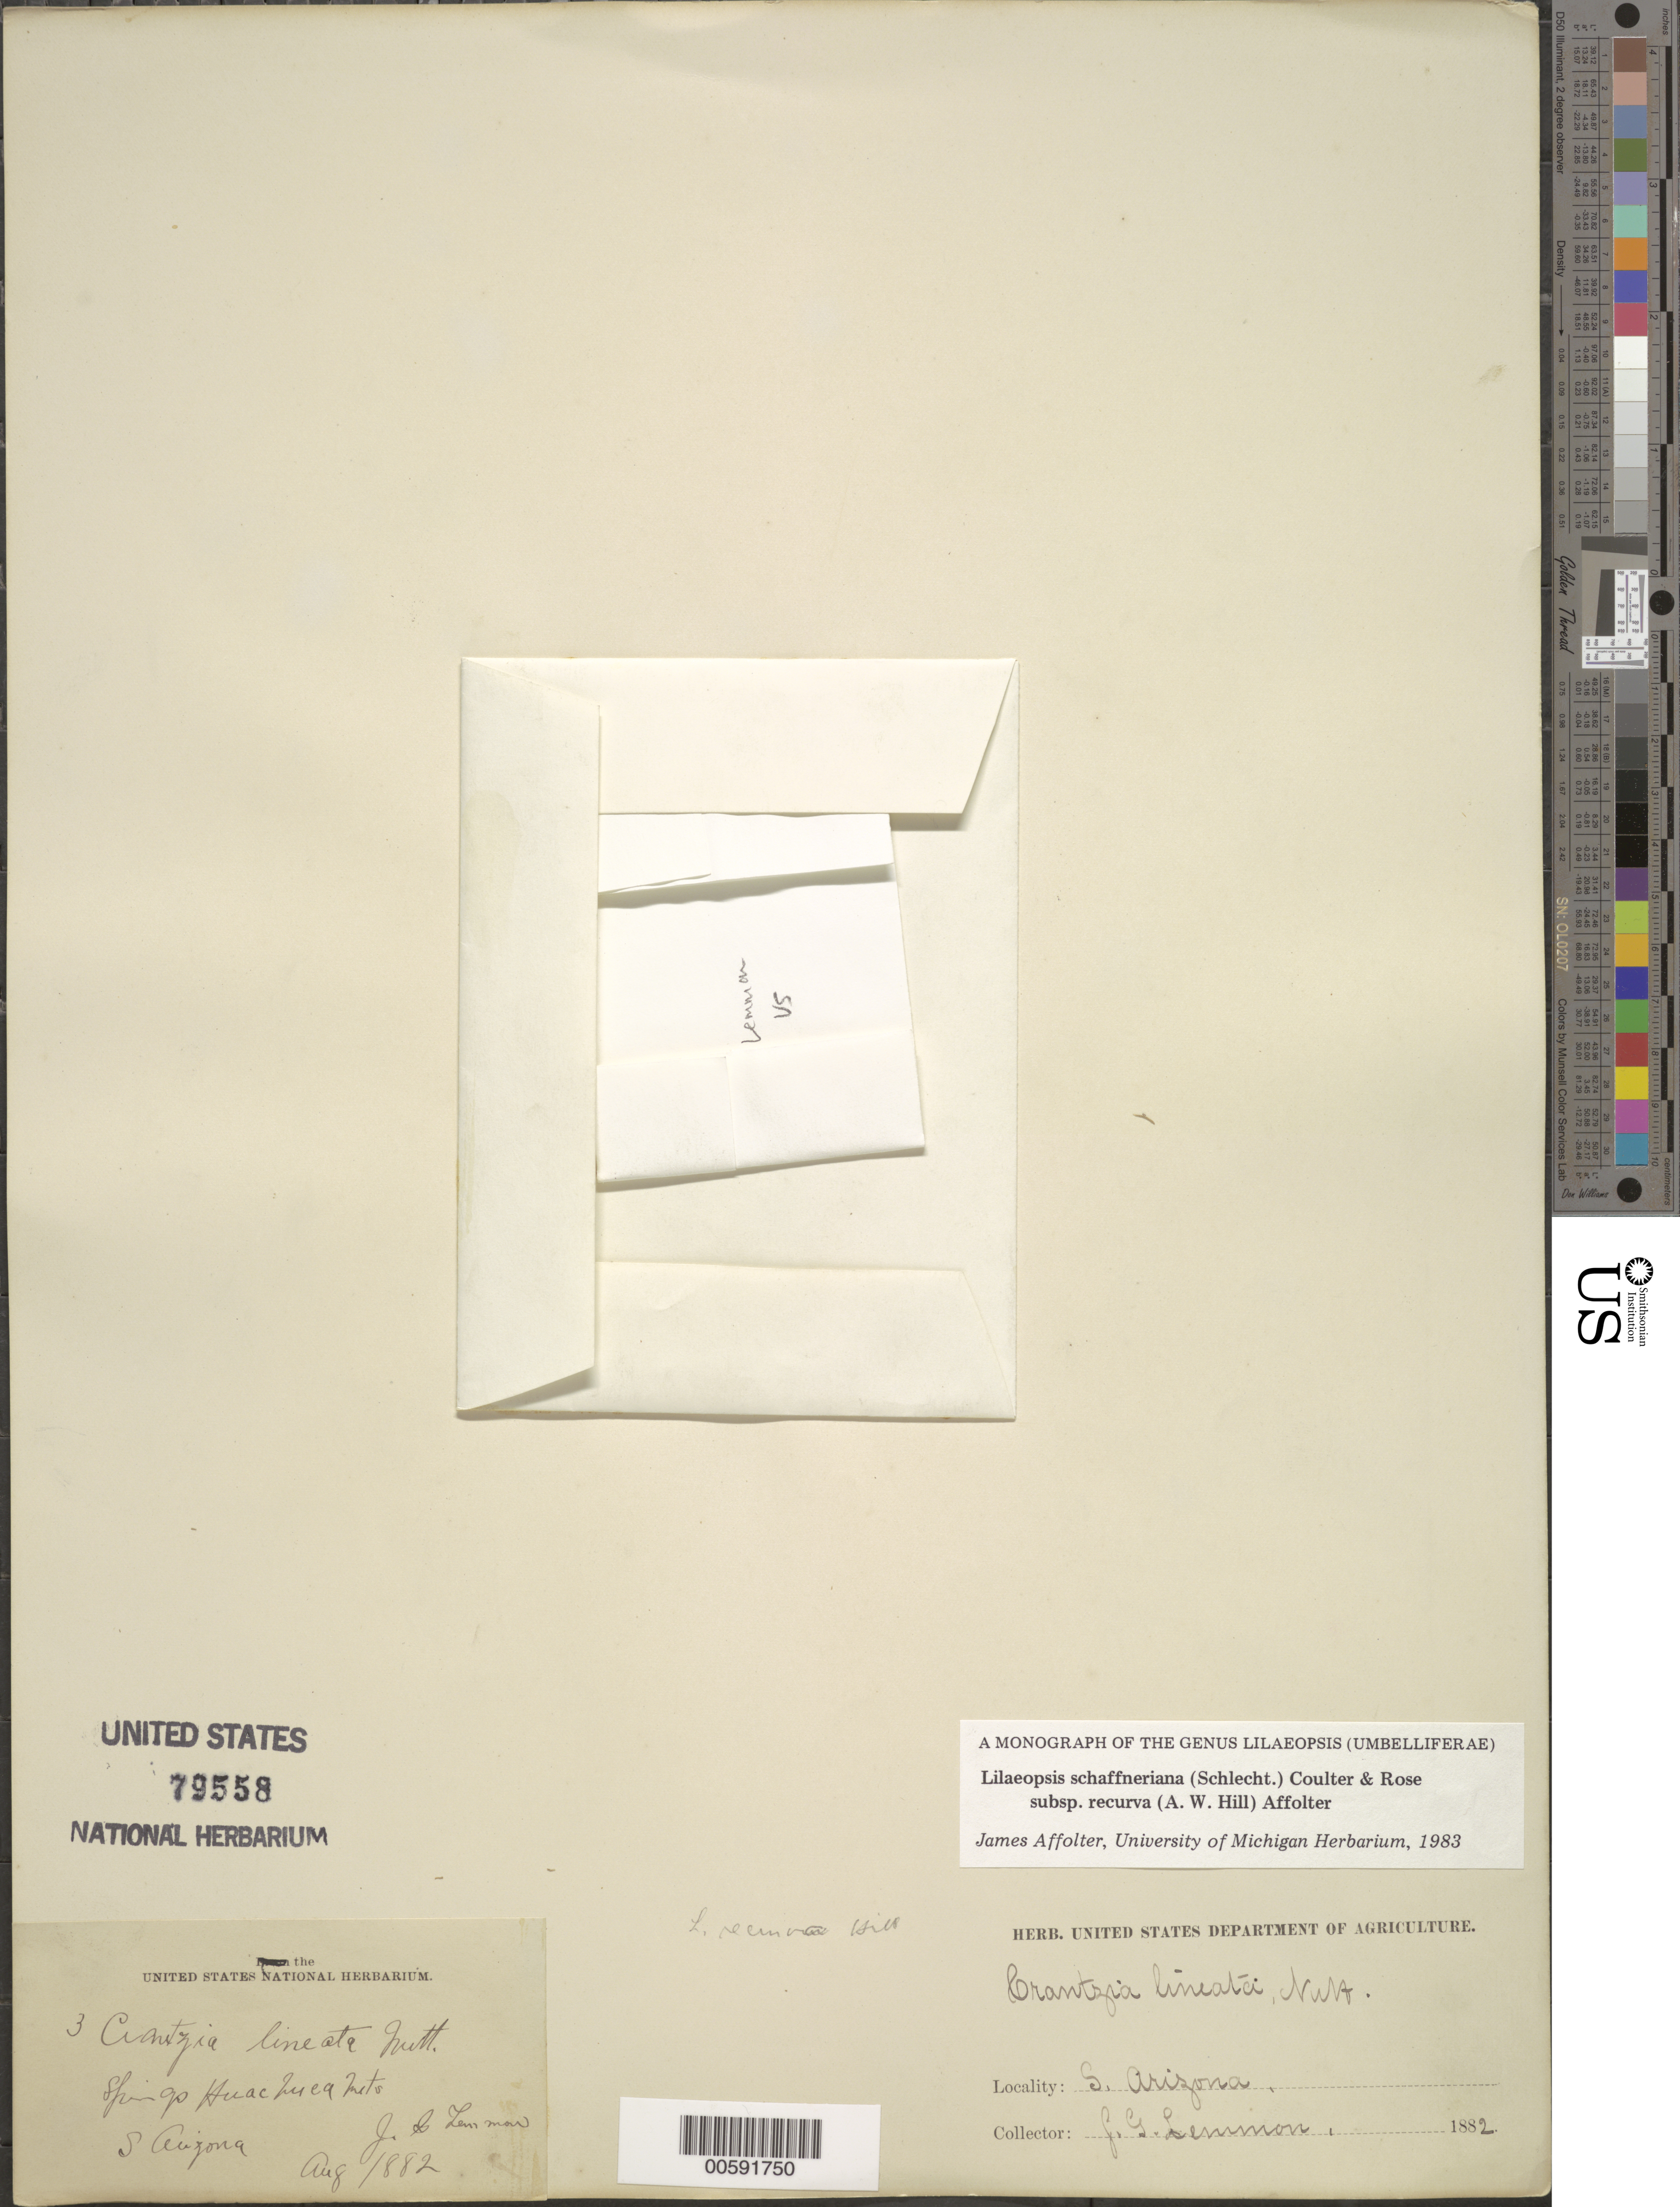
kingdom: Plantae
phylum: Tracheophyta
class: Magnoliopsida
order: Apiales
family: Apiaceae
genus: Lilaeopsis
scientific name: Lilaeopsis schaffneriana subsp. recurva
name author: (A.W. Hill) Affolter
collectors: J. G. Lemmon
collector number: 3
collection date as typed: Aug 1882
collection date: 1882-08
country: United States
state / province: Arizona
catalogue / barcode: US 79558